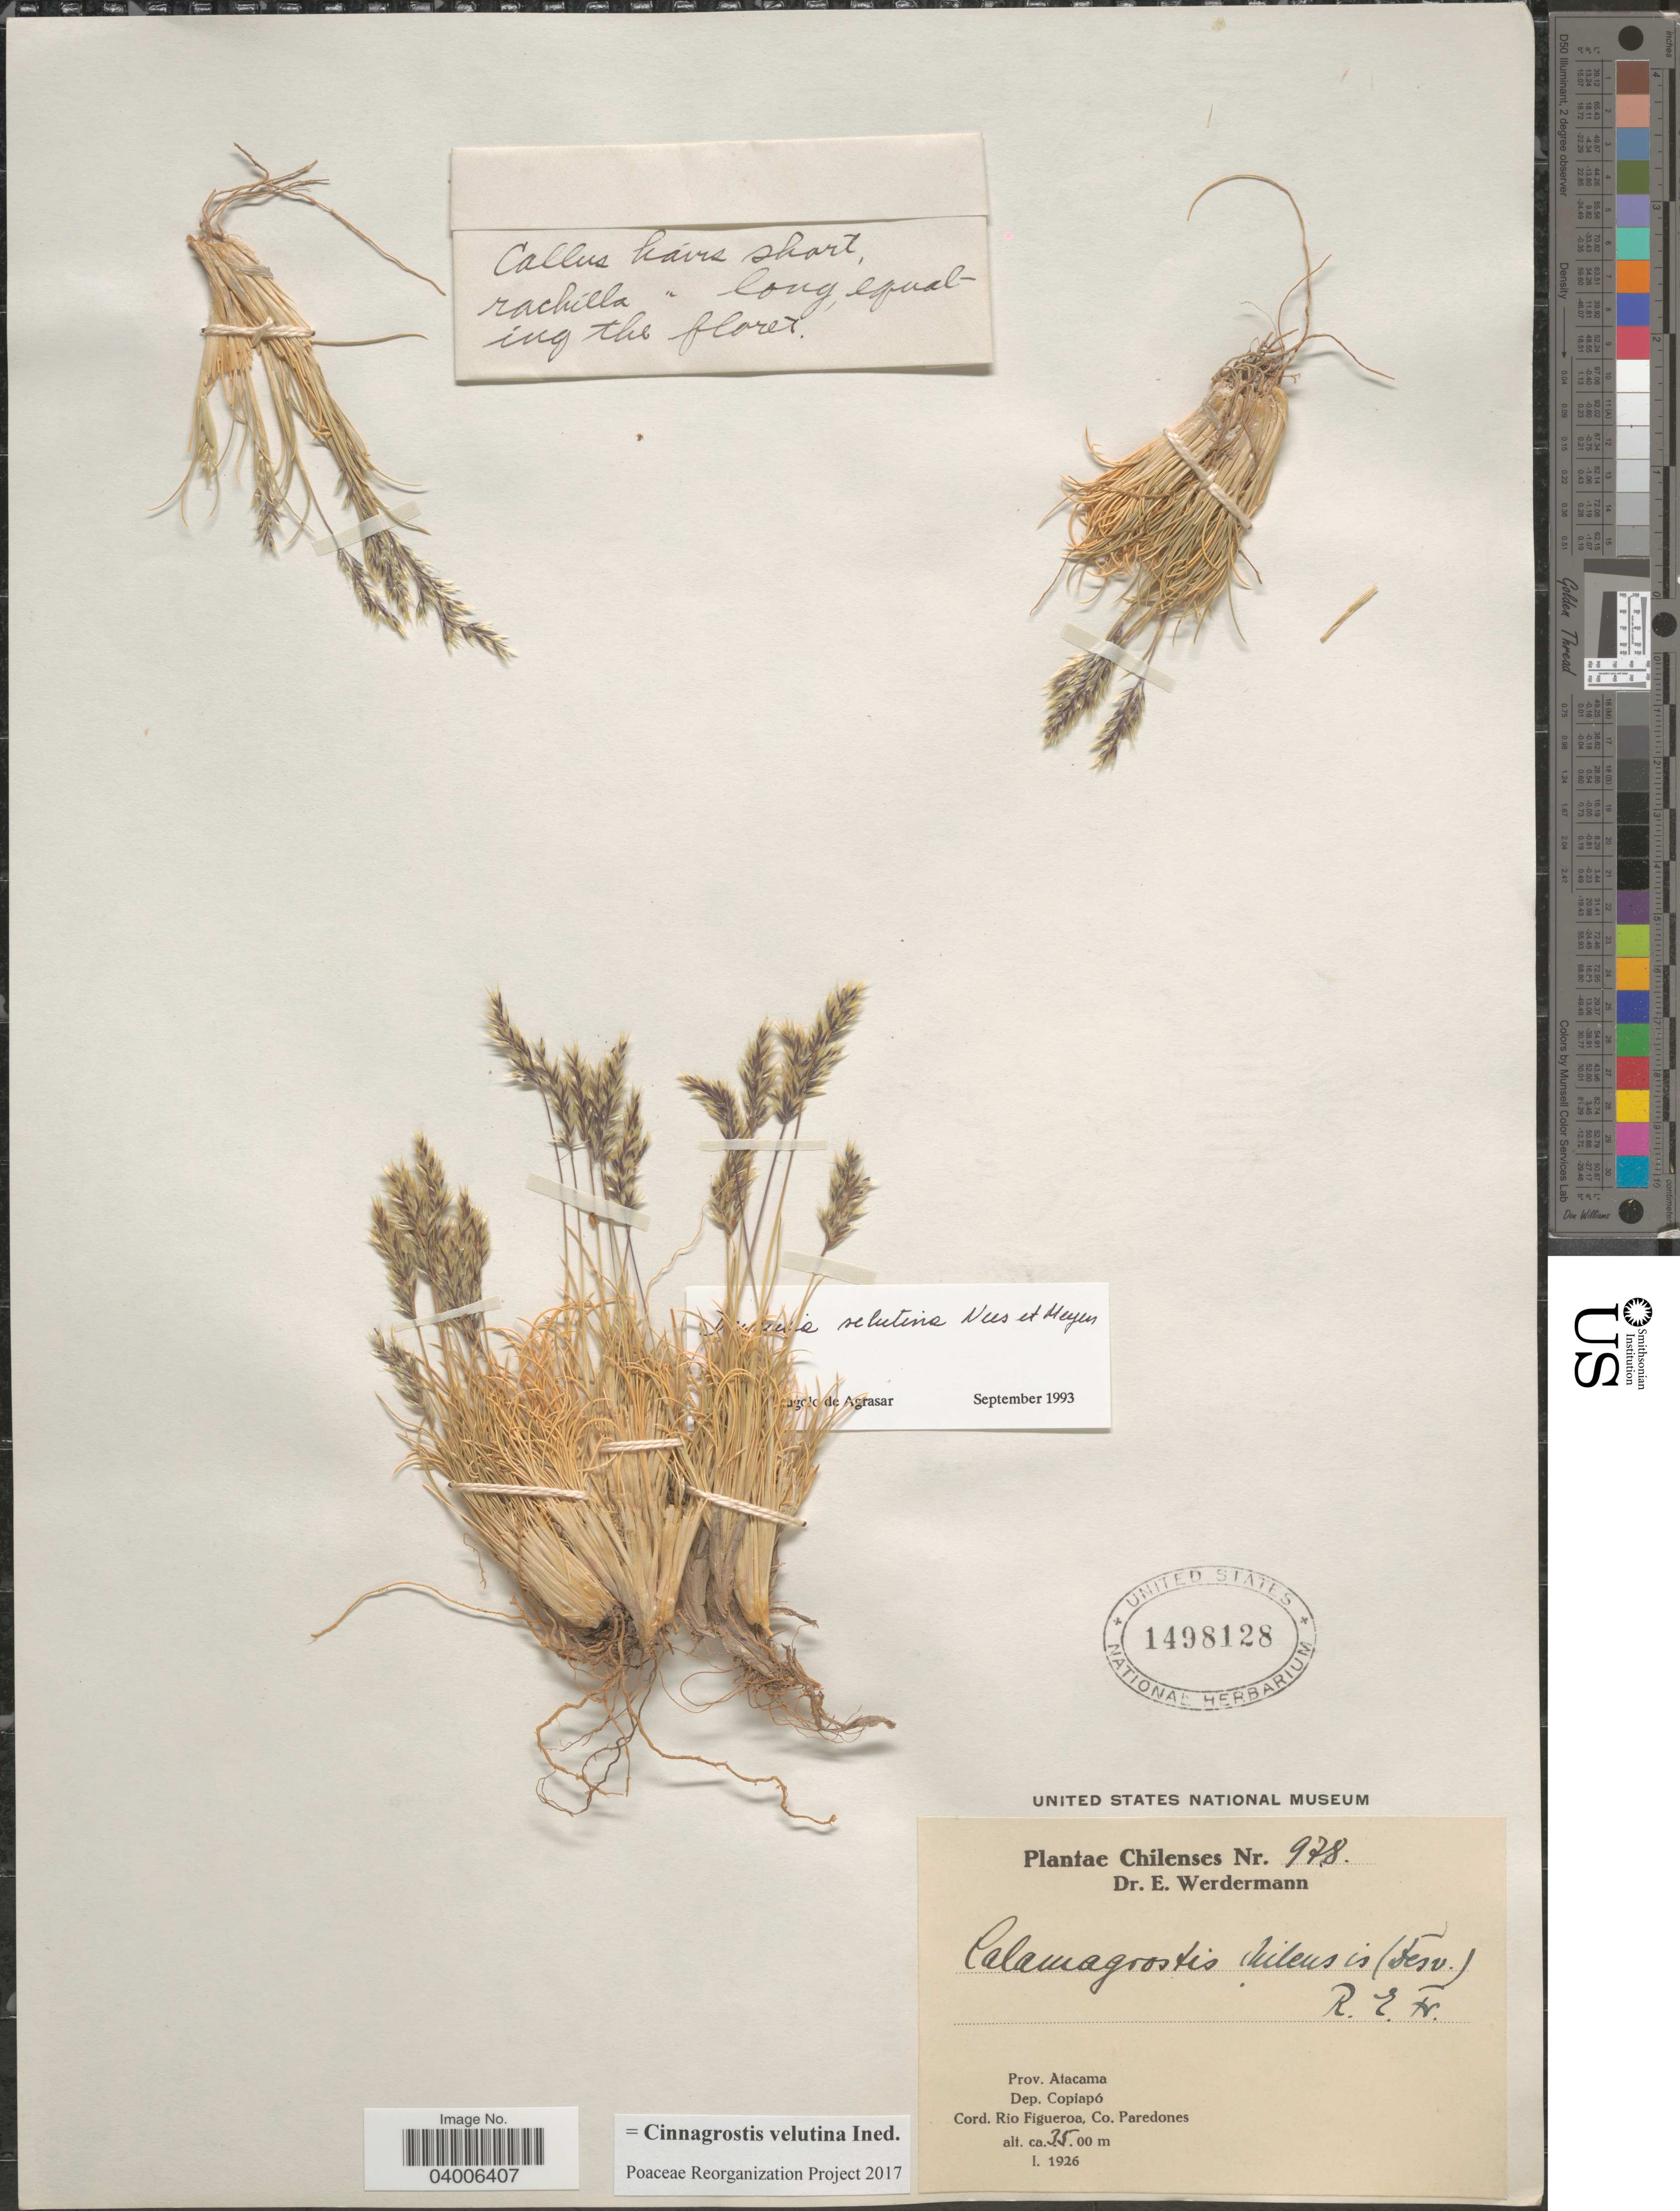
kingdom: Plantae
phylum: Tracheophyta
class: Liliopsida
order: Poales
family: Poaceae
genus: Cinnagrostis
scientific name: Cinnagrostis velutina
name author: (Nees & Meyen) P.M. Peterson et al.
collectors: E. Werdermann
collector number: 978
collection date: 1926-01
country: Chile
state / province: Atacama (III)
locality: Dep. Copiapó. Cord. Rio Figueroa, Co. Paredones.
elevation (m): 3500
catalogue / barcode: US 1498128